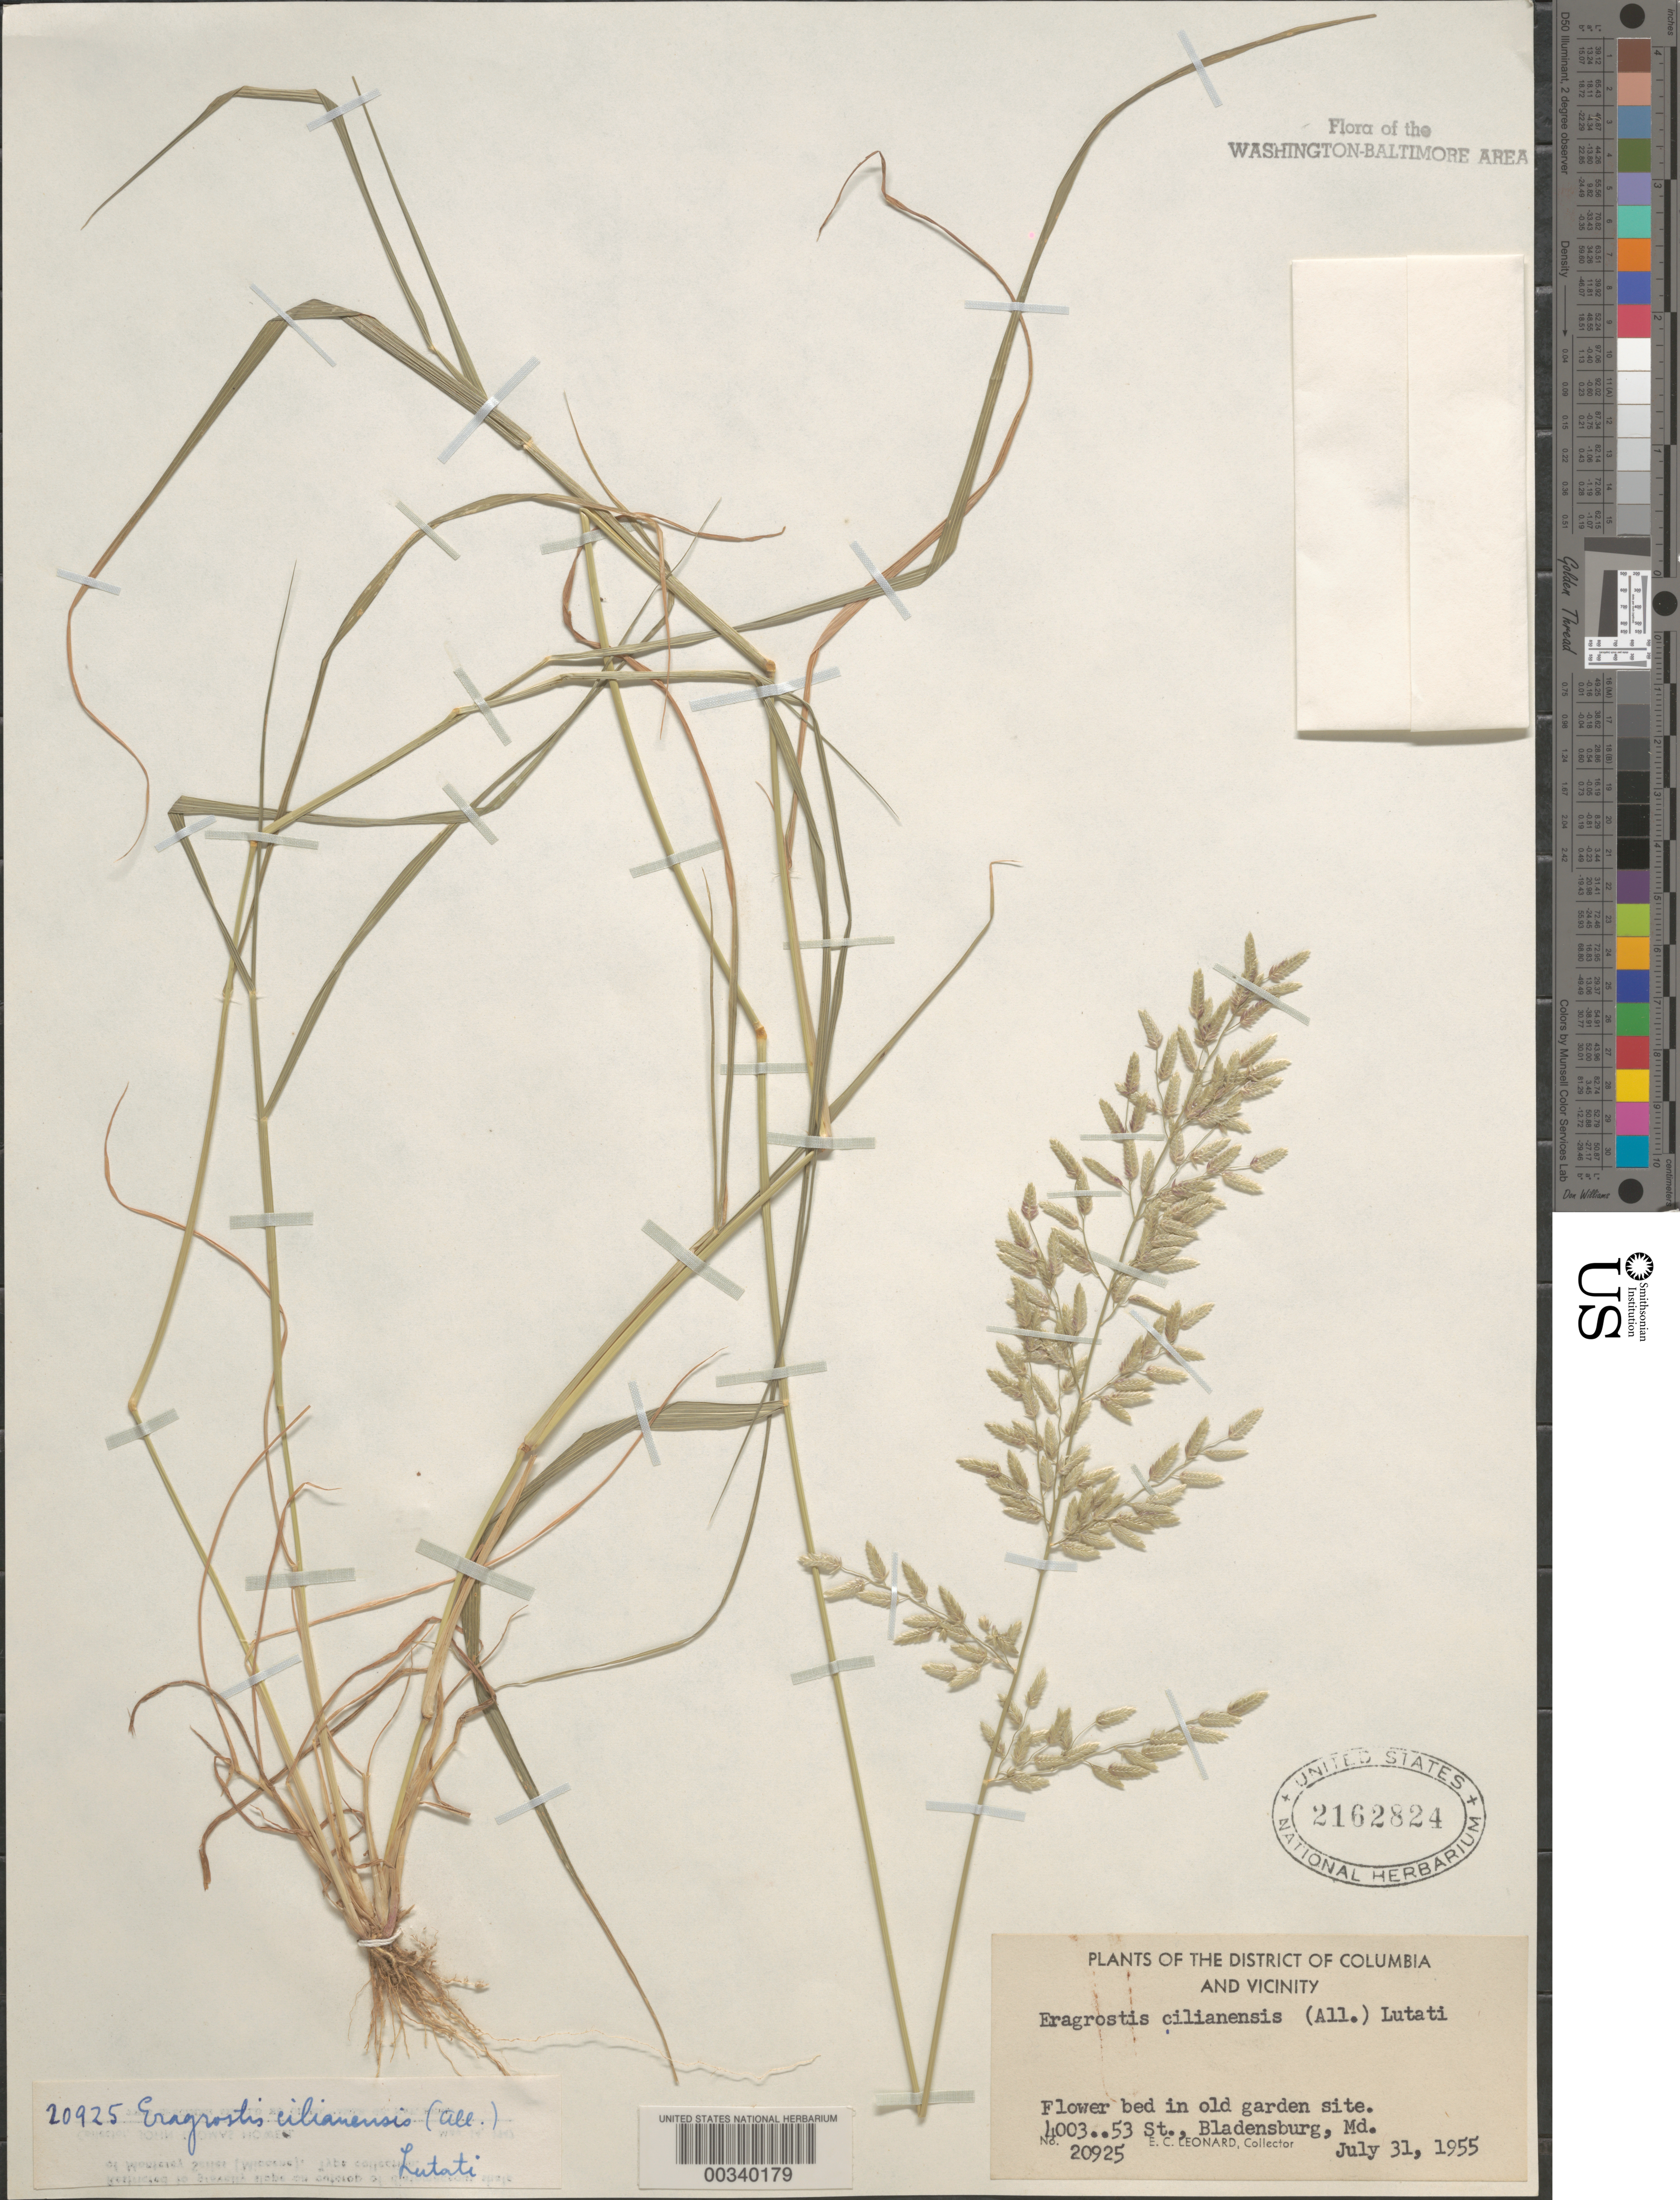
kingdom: Plantae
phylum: Tracheophyta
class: Liliopsida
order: Poales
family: Poaceae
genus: Eragrostis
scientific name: Eragrostis cilianensis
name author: (Bellardi) Vignolo ex Janch.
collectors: E. C. Leonard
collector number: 20925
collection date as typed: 31 Jul 1955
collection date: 1955-07-31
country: United States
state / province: Maryland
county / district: Prince George's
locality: Bladensburg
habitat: In old garden site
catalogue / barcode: US 2162824